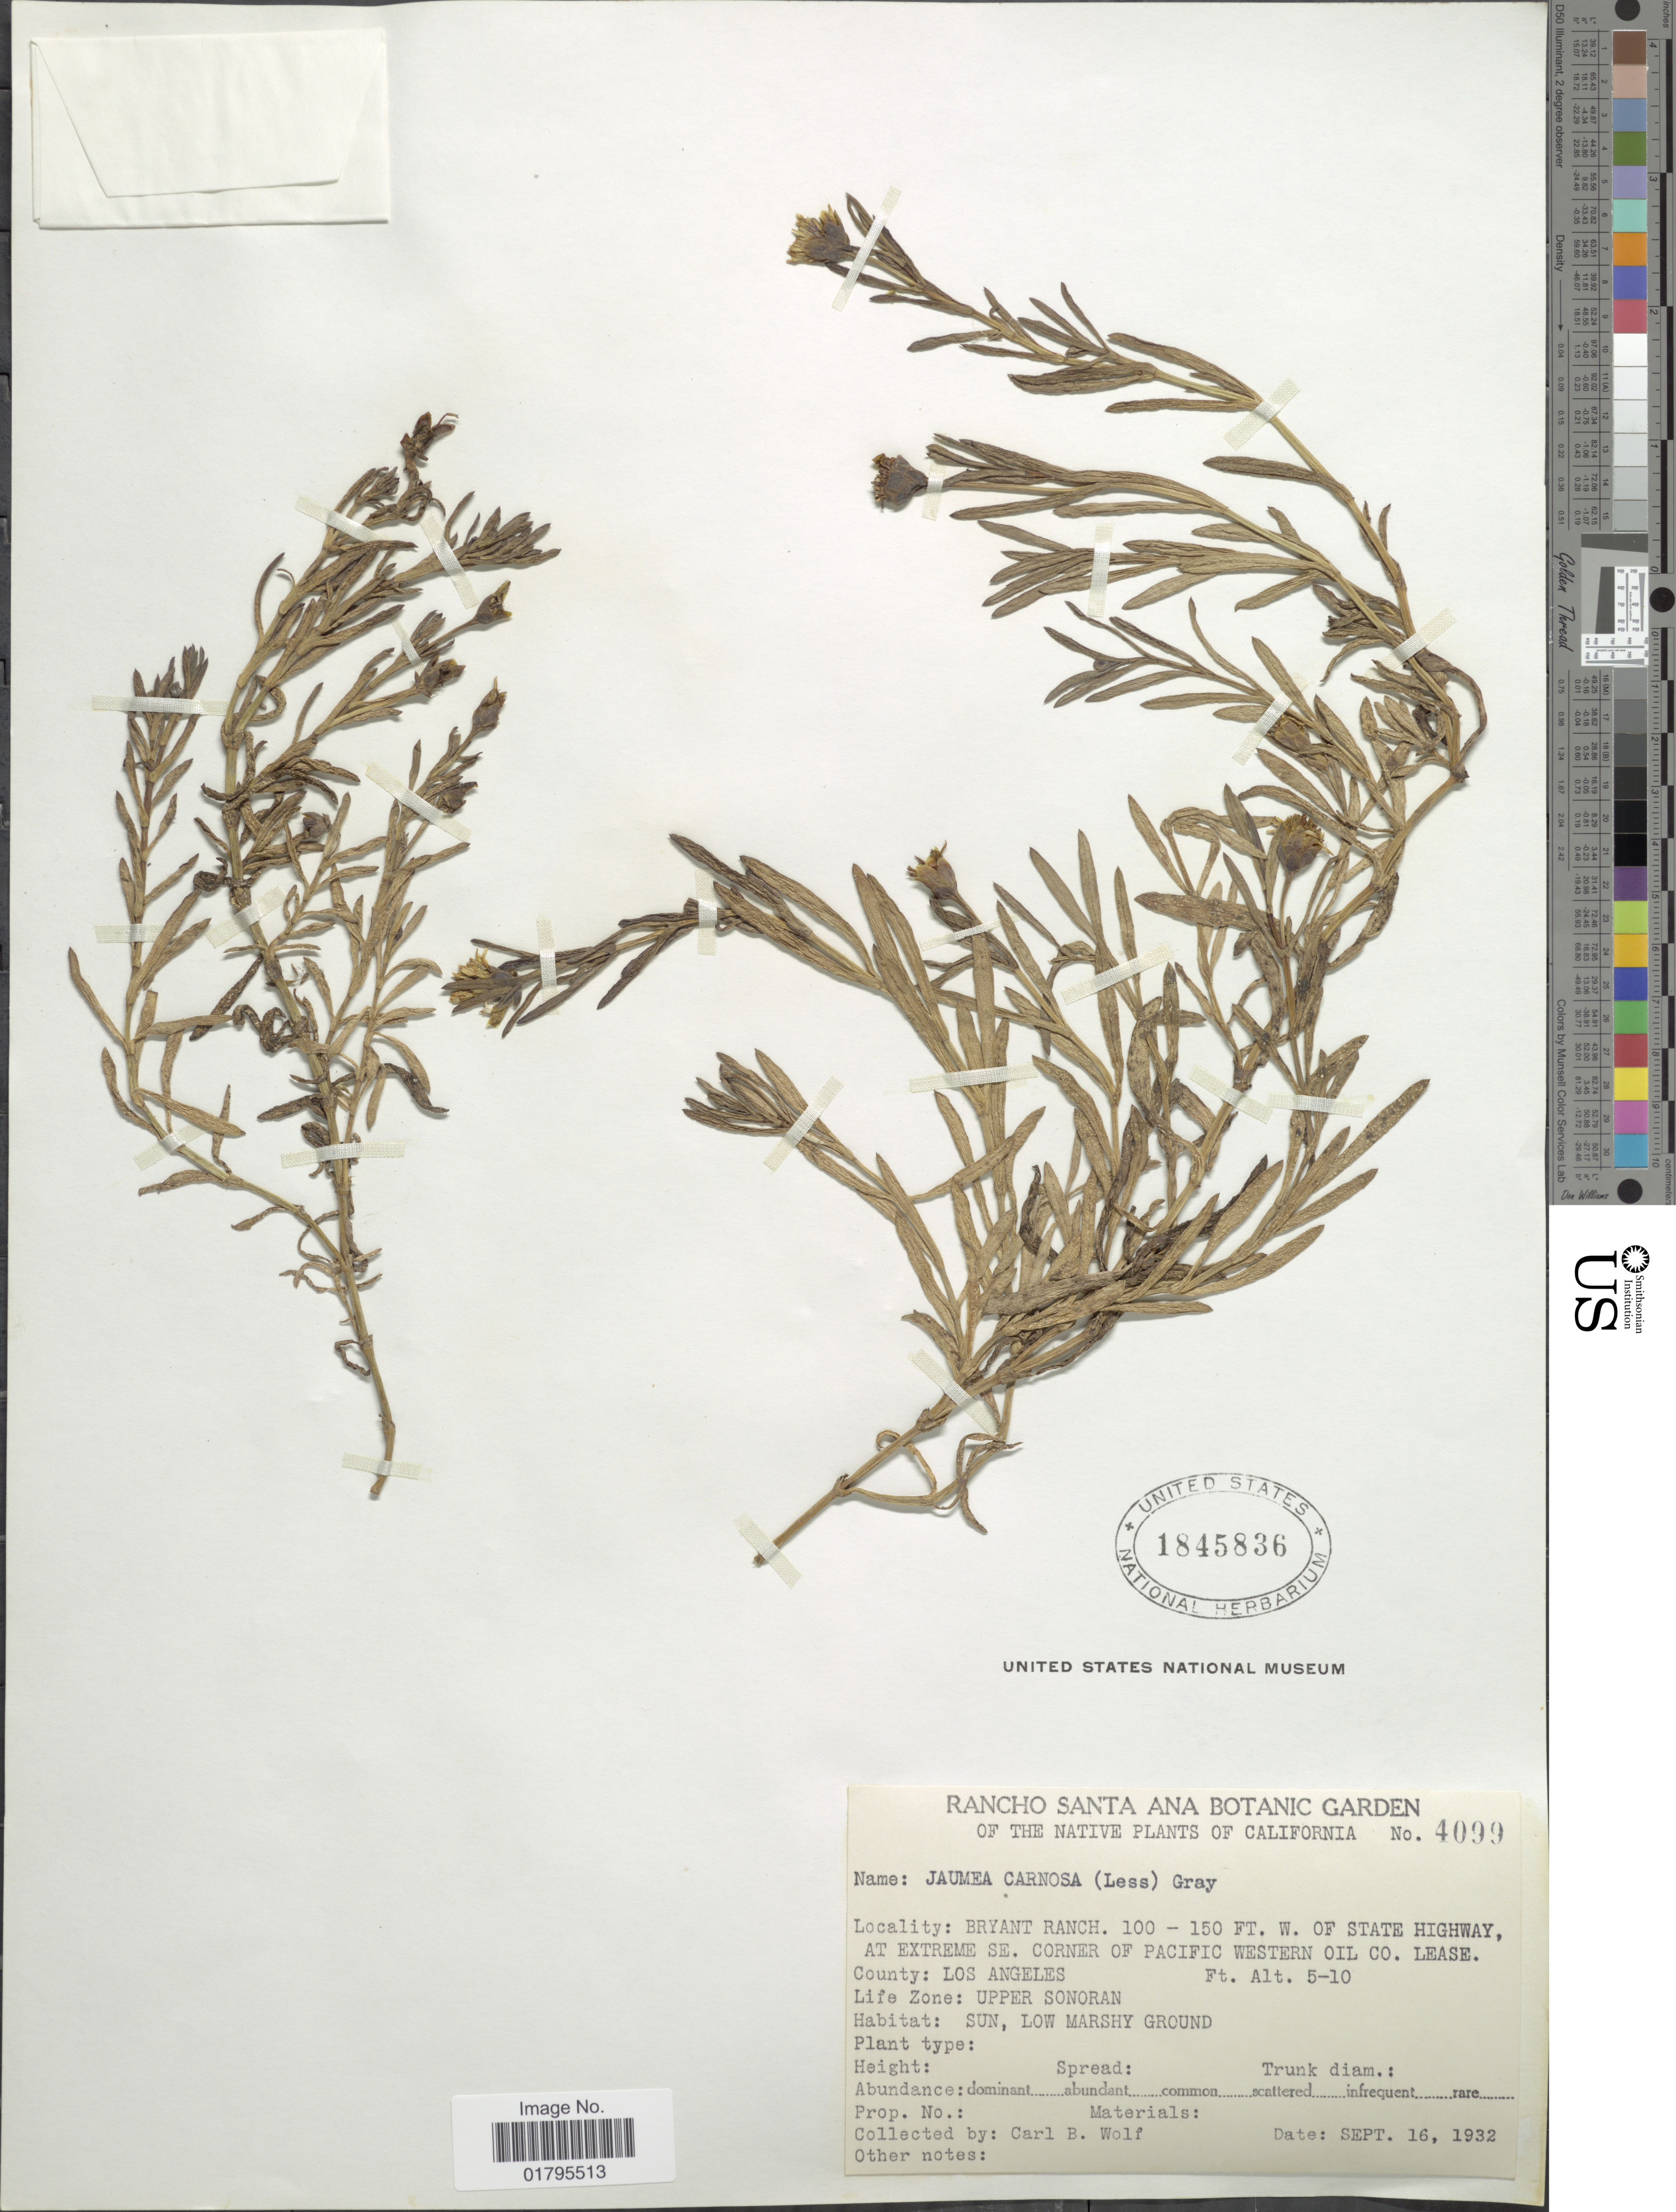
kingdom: Plantae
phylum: Tracheophyta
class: Magnoliopsida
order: Asterales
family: Asteraceae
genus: Jaumea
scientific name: Jaumea carnosa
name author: (Less.) A. Gray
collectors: C. B. Wolf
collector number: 4099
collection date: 1932-09-16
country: United States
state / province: California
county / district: Los Angeles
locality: Bryant Ranch, W. of State Highway, at Extreme SE. Corner of Pacific Western Oil Co. Lease, County: Los Angeles, Life zone: Upper Sonoran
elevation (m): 30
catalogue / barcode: US 1845836